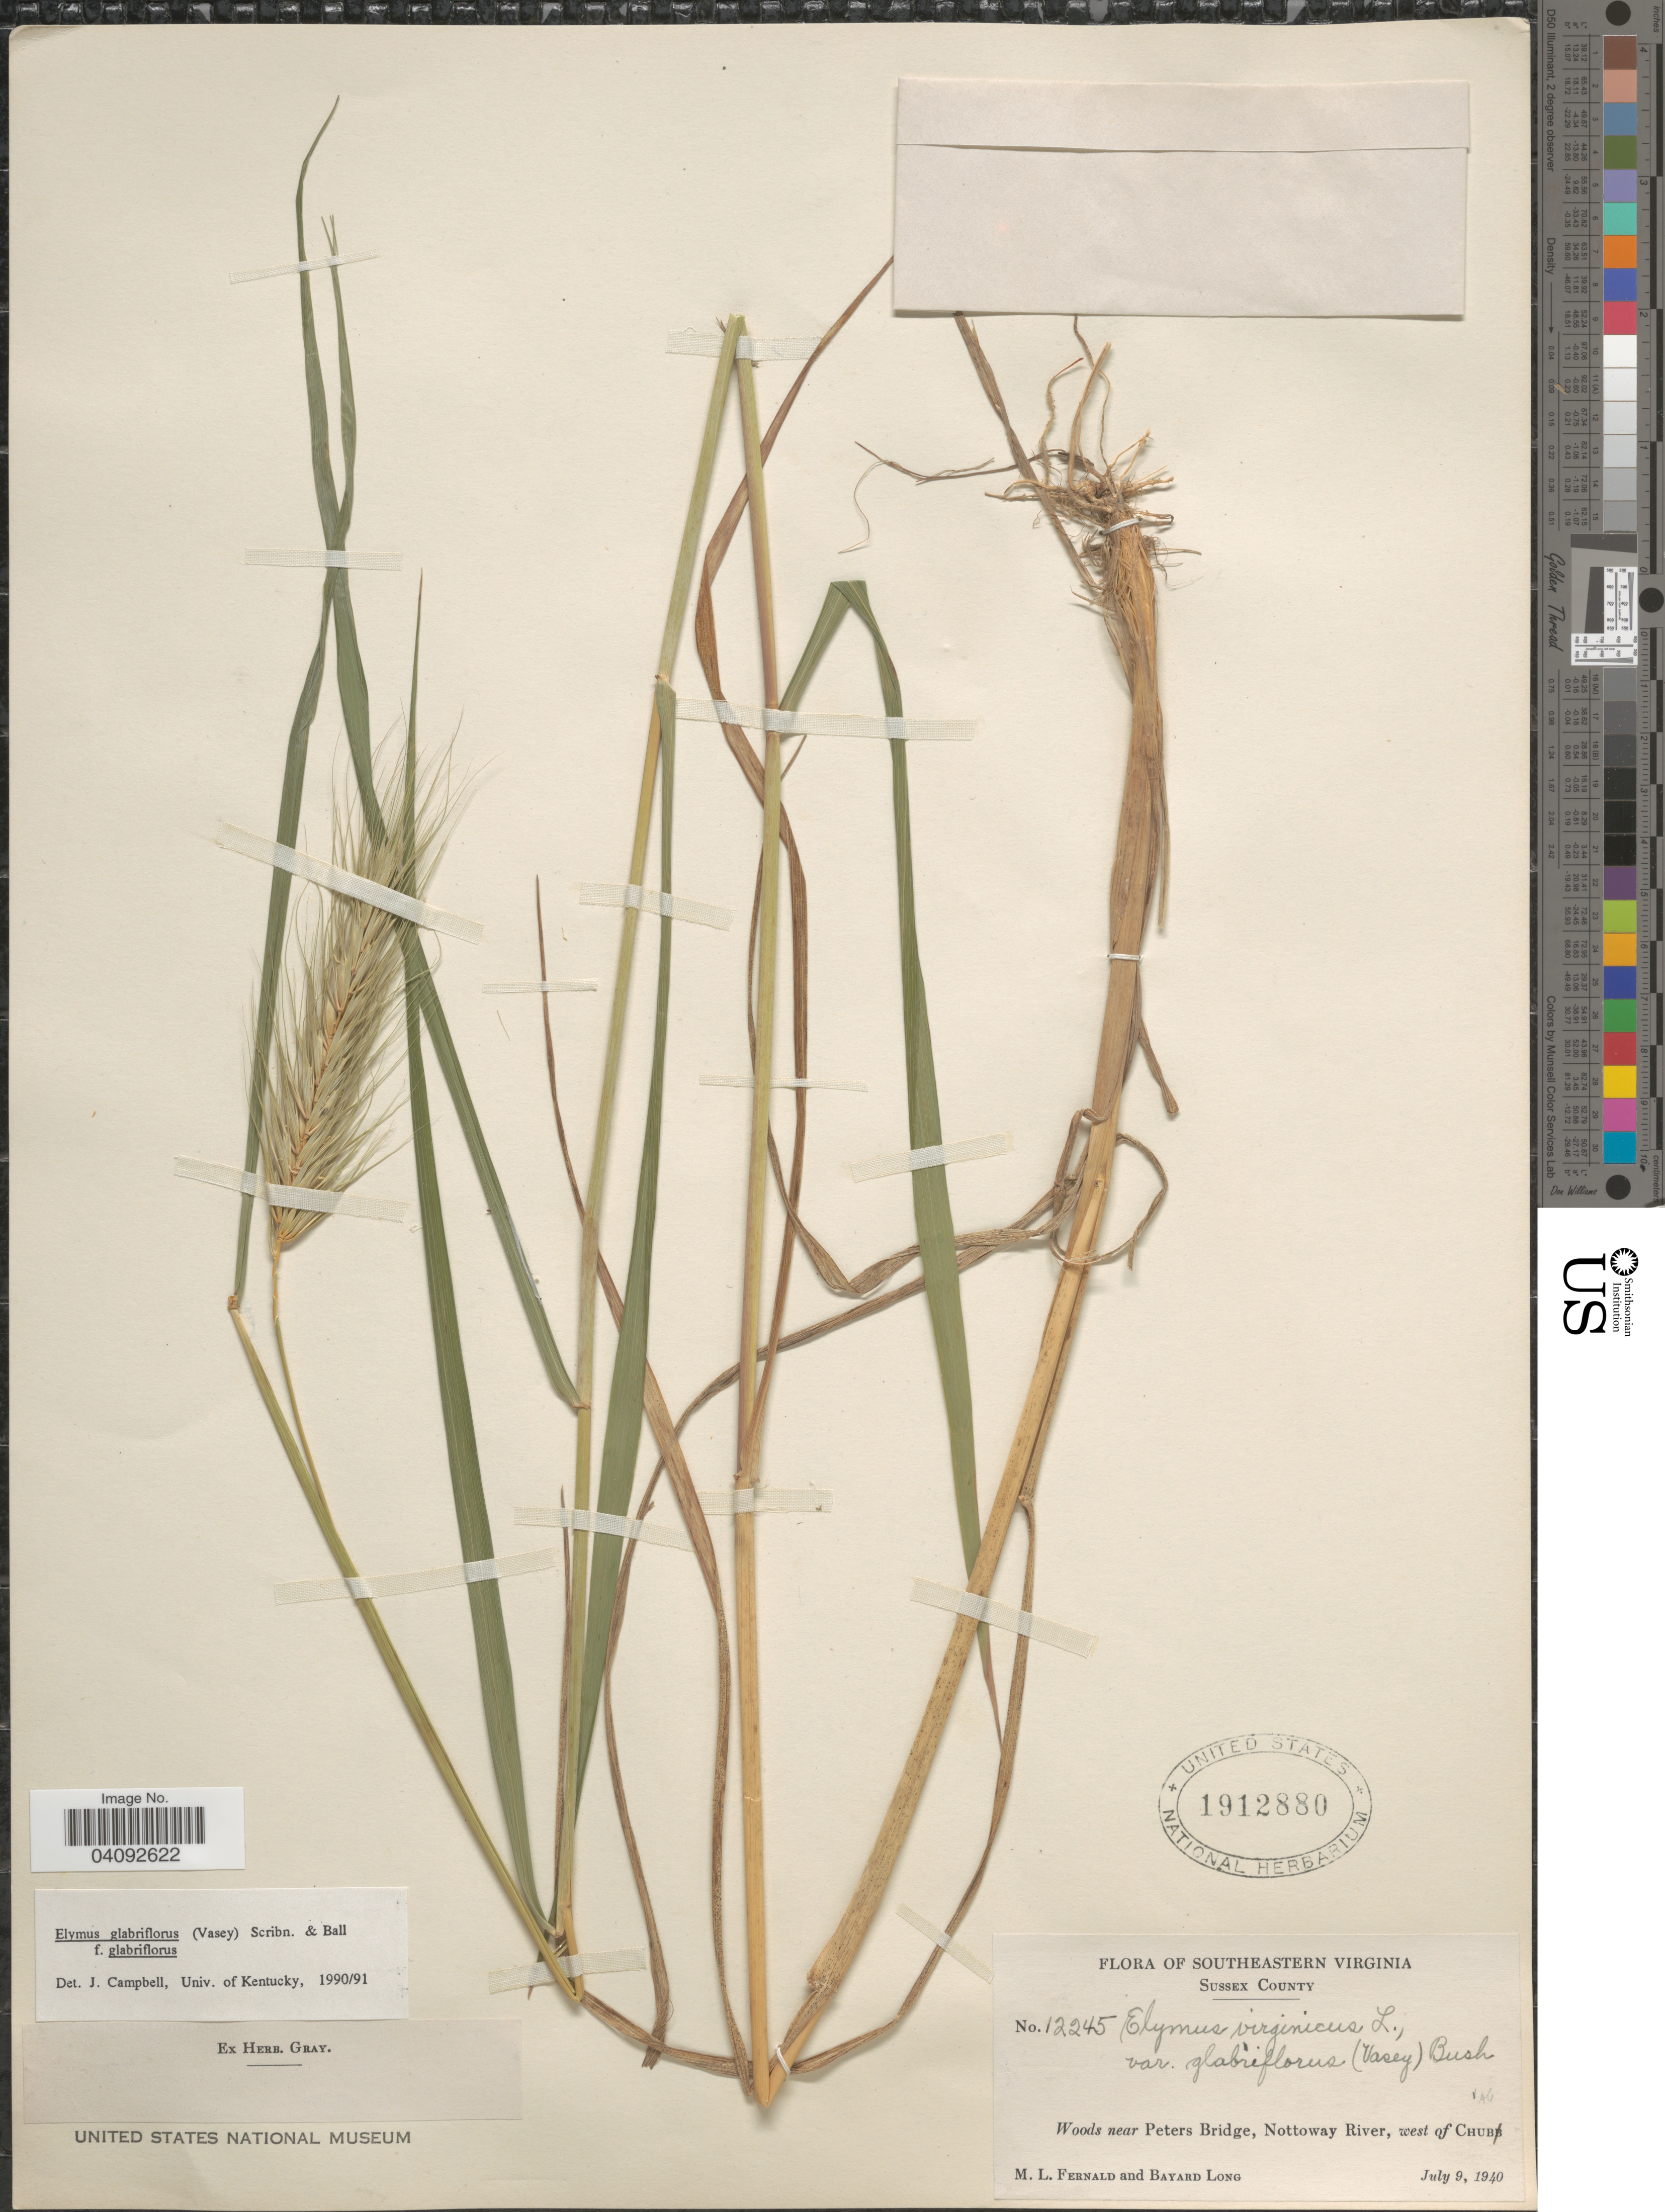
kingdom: Plantae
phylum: Tracheophyta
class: Liliopsida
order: Poales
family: Poaceae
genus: Elymus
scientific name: Elymus glabriflorus var. glabriflorus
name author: (Vasey ex L.H. Dewey) Scribn. & C.R. Ball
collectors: M. L. Fernald & B. H. Long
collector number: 12245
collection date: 1940-07-09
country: United States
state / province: Virginia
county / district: Sussex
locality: Southeastern Virginia. Sussex County. Woods near Peters Bridge, Nottoway River, west of Chub.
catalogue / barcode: US 1912880